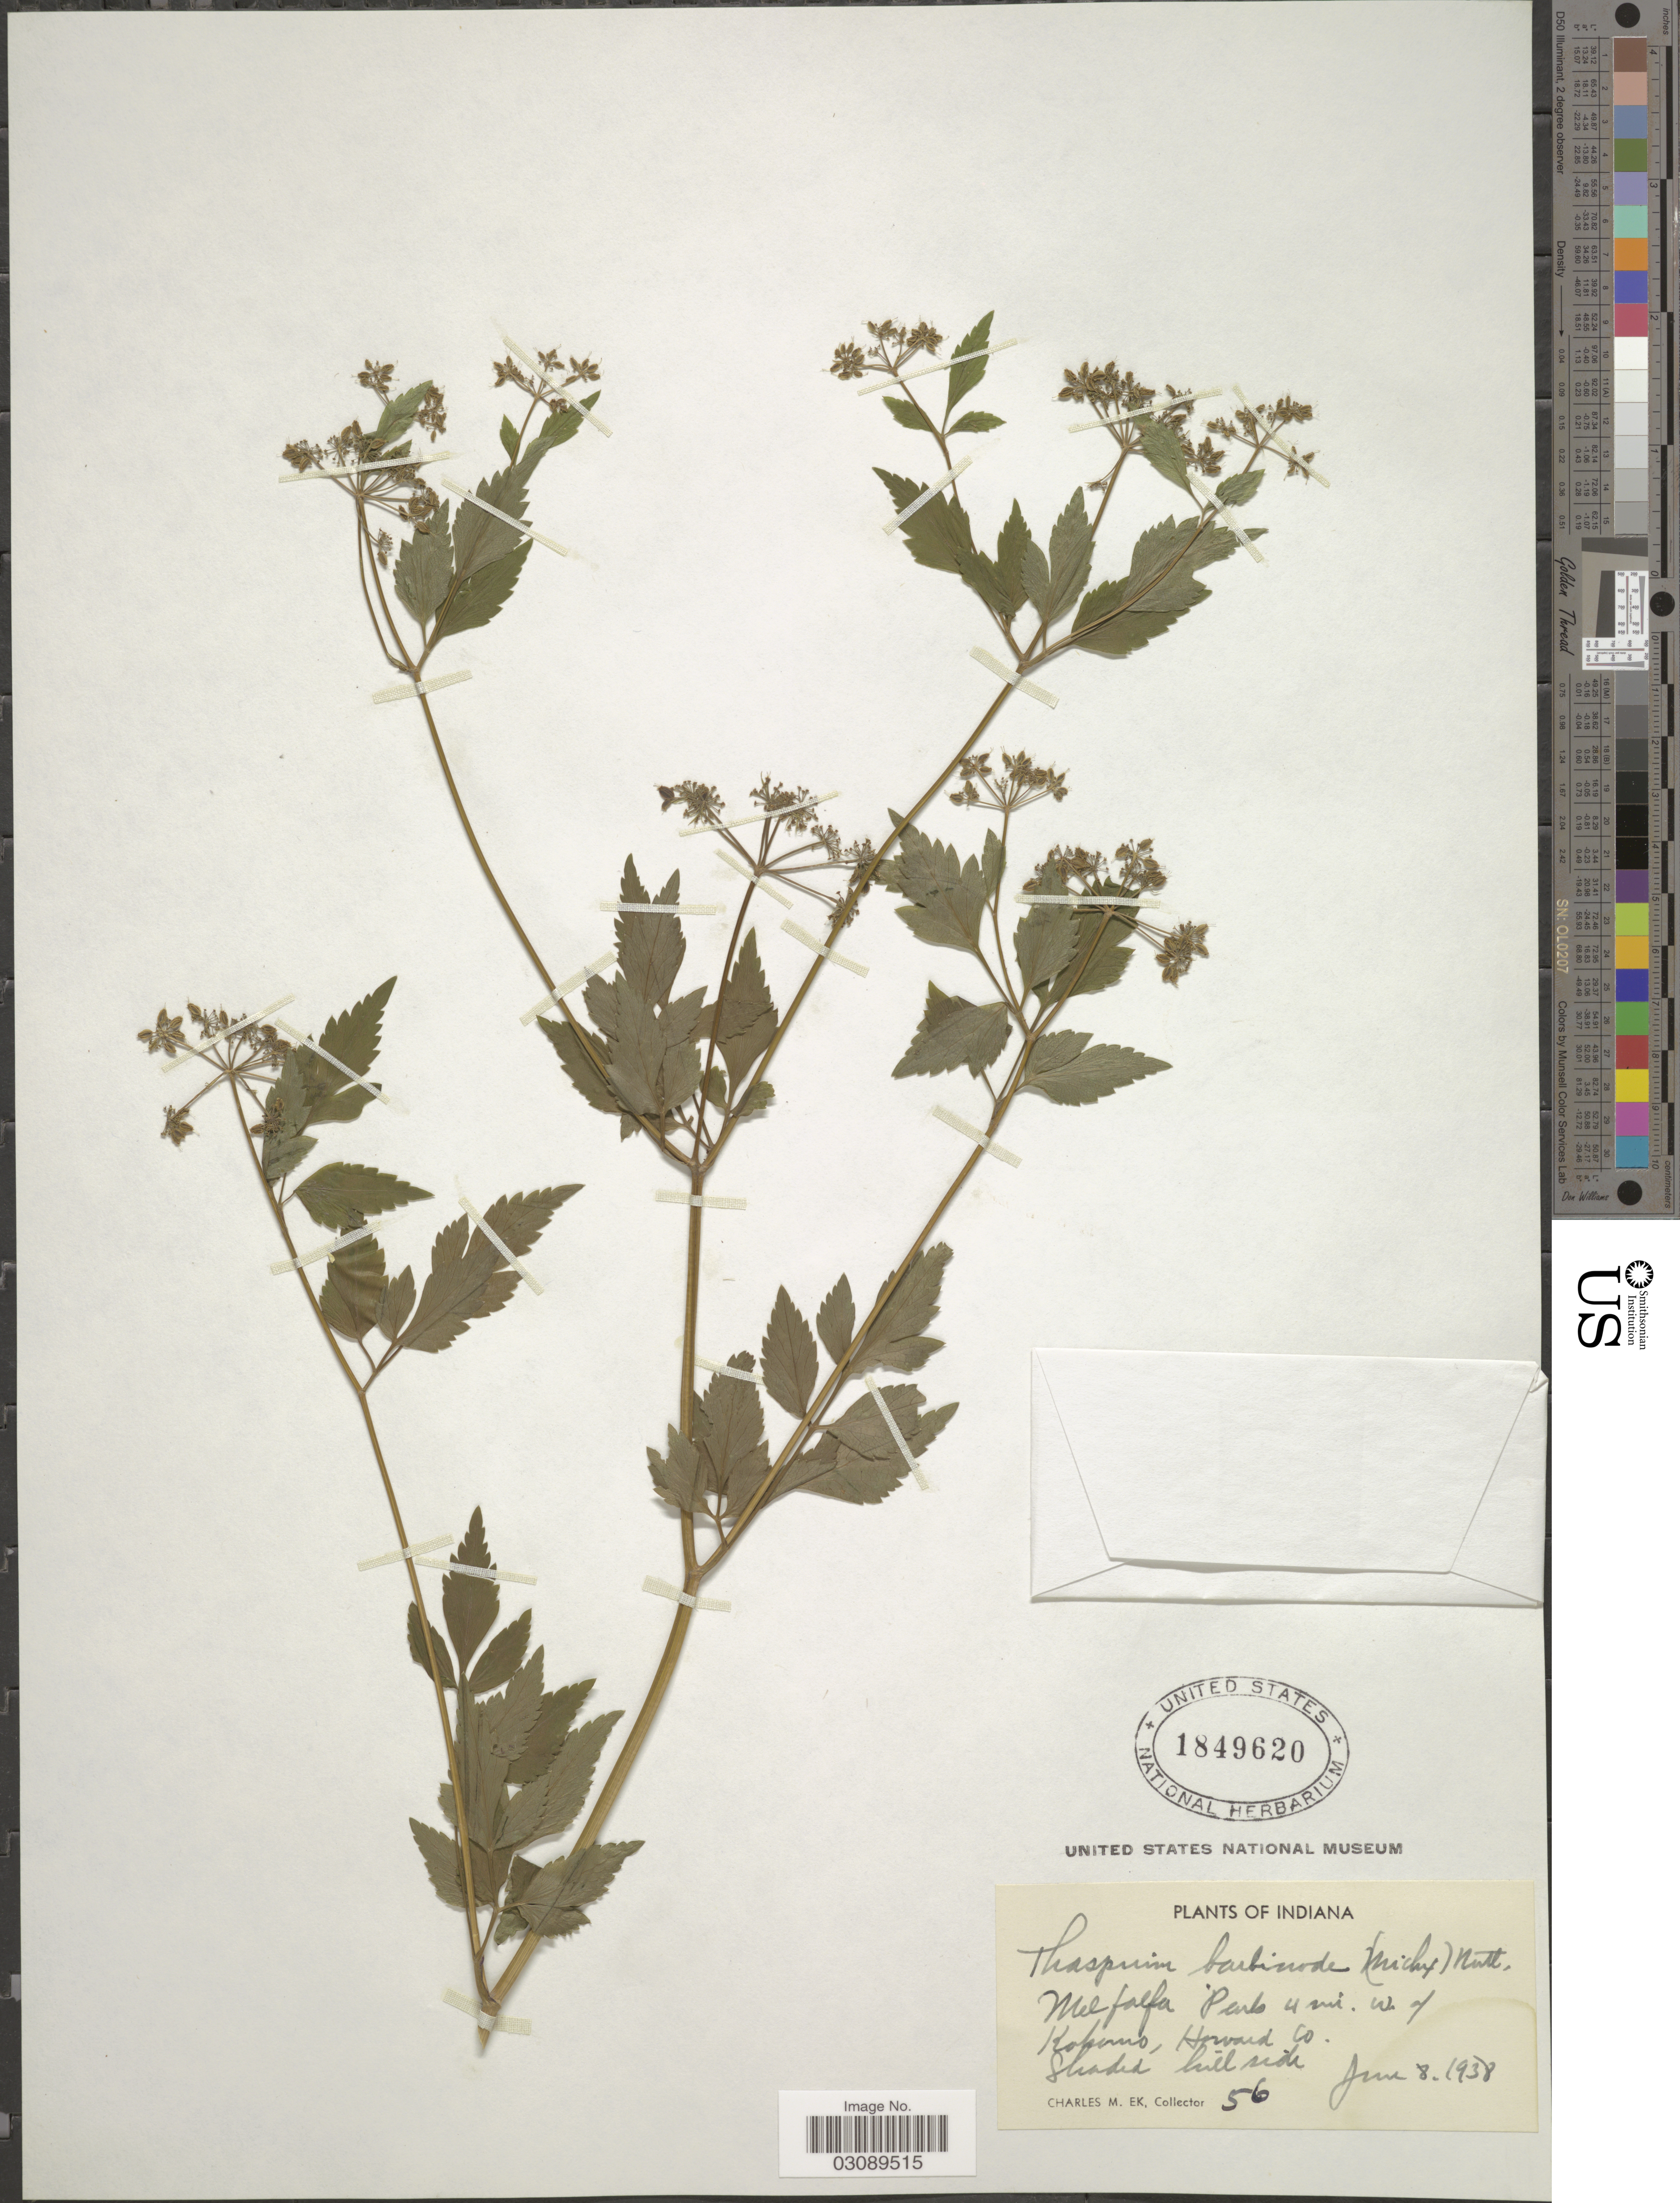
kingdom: Plantae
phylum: Tracheophyta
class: Magnoliopsida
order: Apiales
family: Apiaceae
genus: Thaspium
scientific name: Thaspium barbinode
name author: (Michx.) Nutt.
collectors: C. Ek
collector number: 56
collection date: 1938-06-08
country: United States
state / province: Indiana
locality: Melfalfa Park 4 mi. w. of Kokomo, Howard Co.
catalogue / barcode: US 1849620